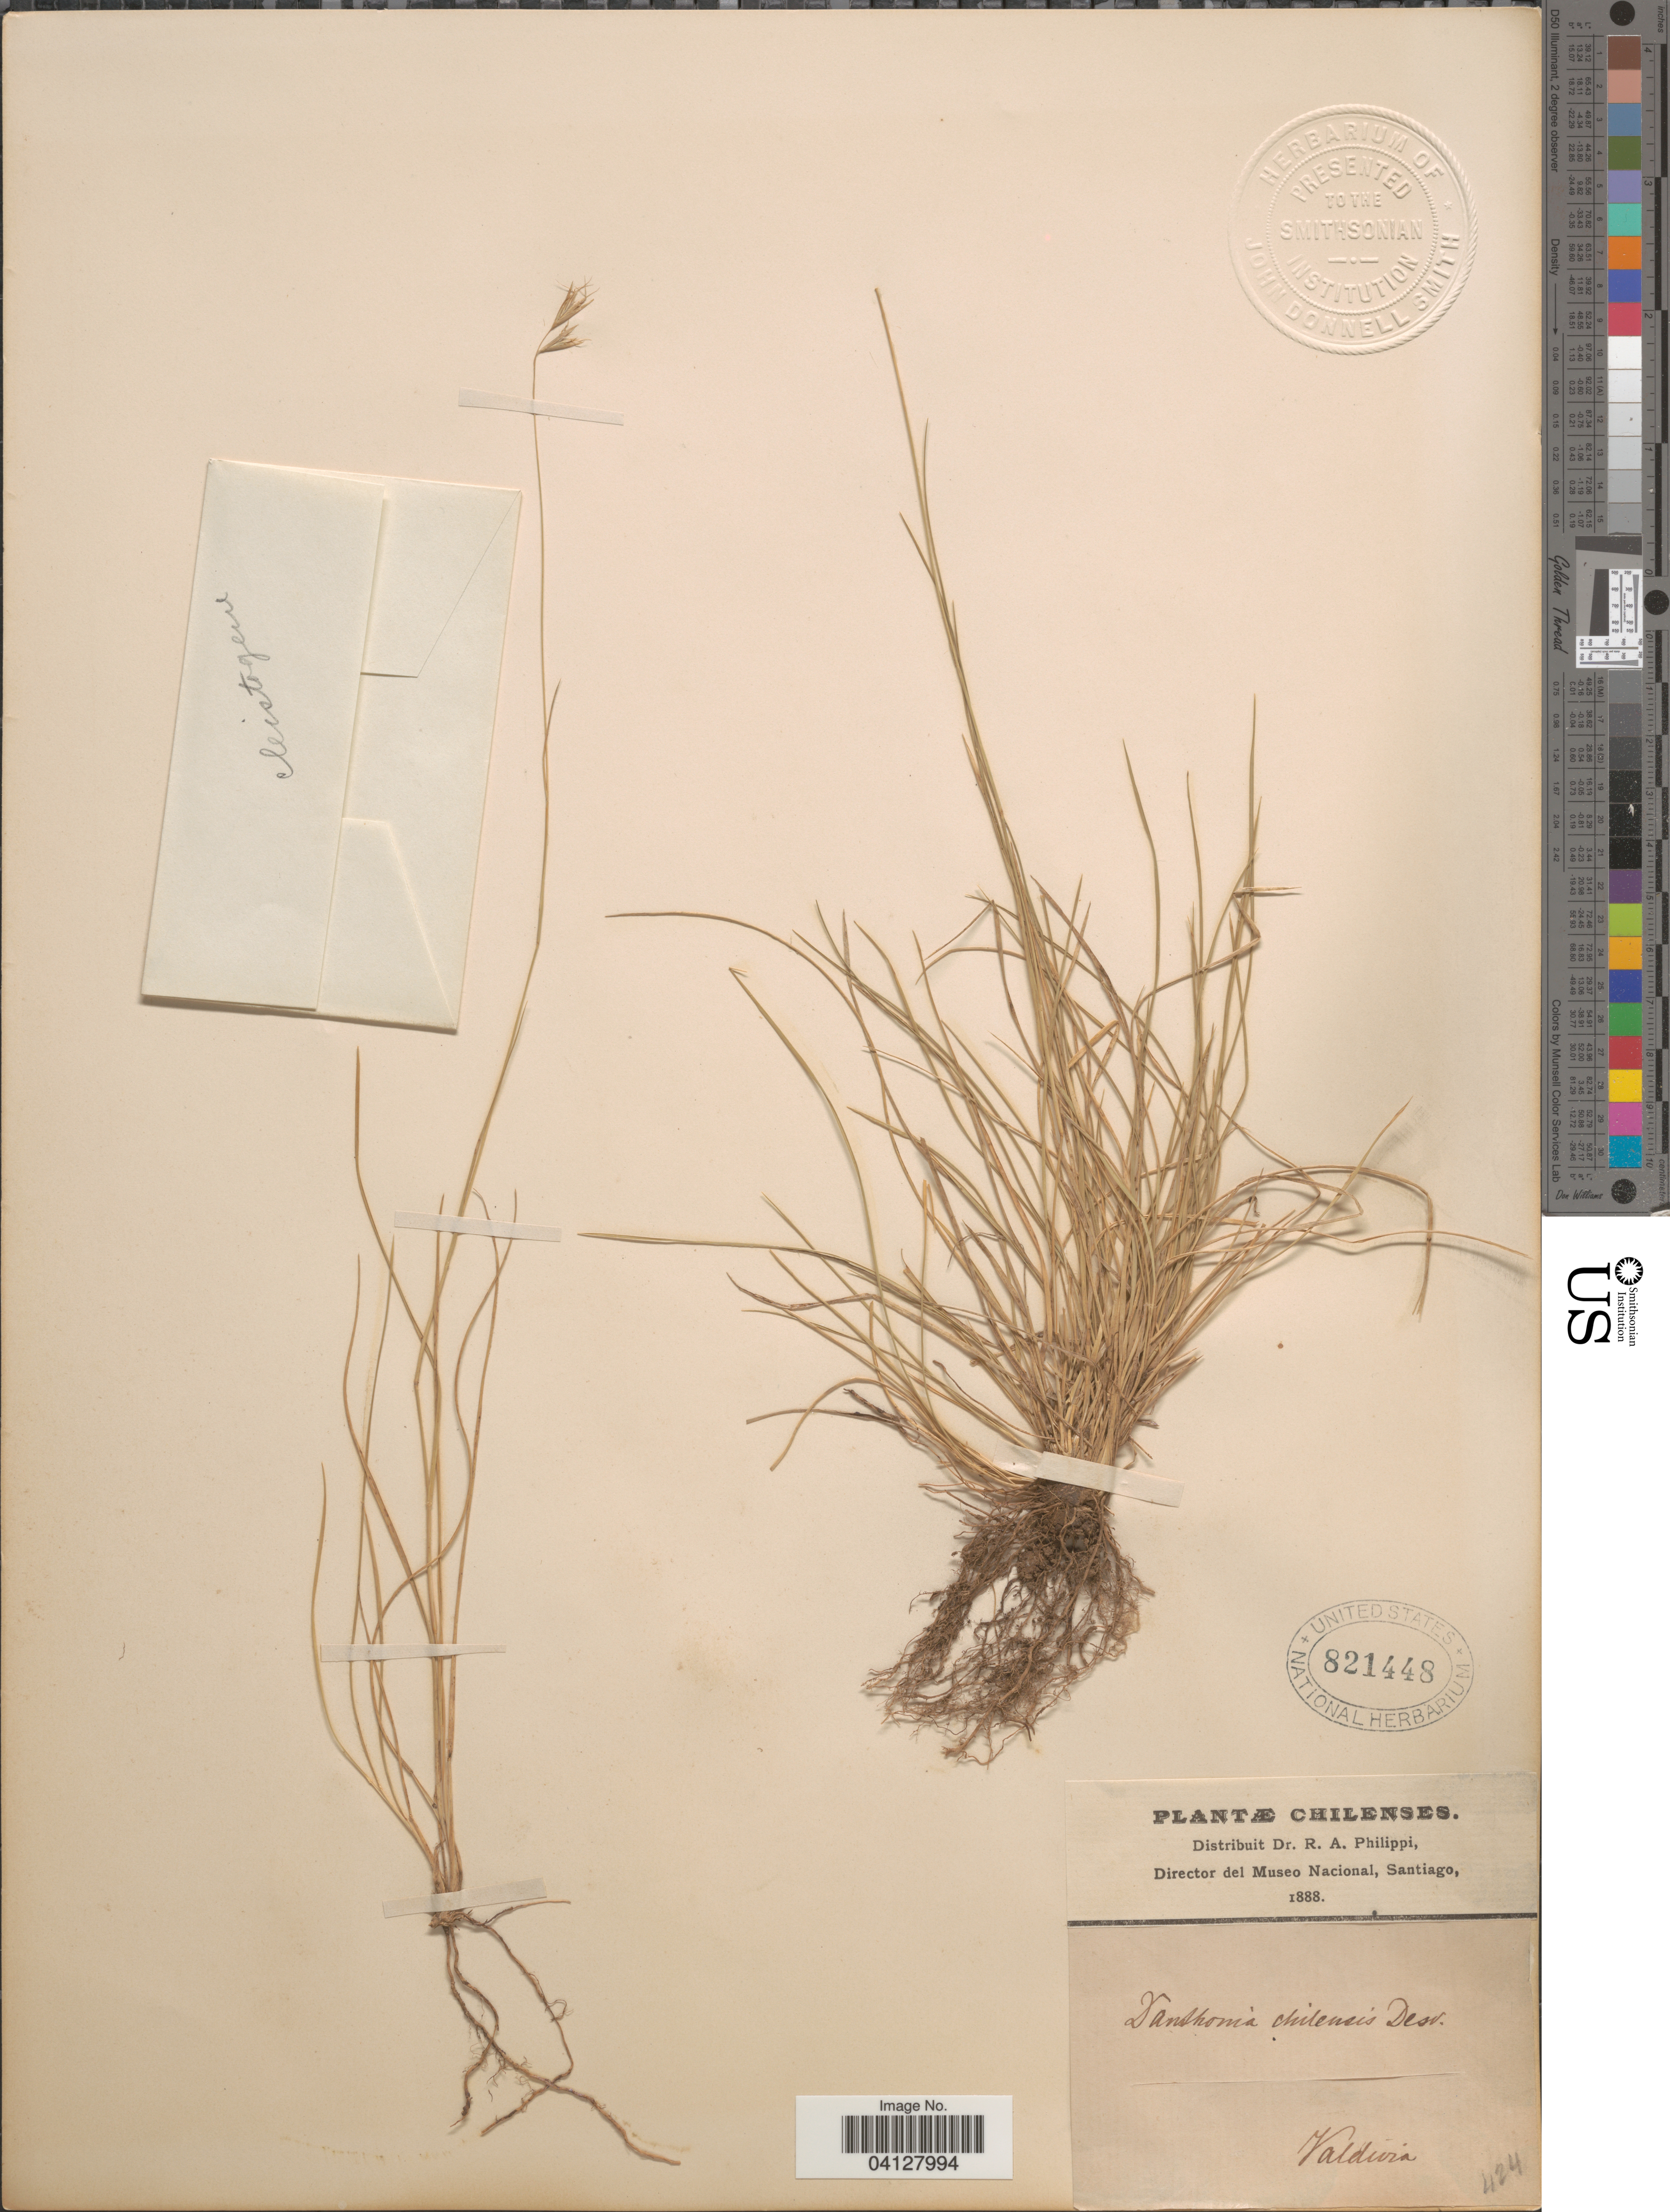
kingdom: Plantae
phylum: Tracheophyta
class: Liliopsida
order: Poales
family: Poaceae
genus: Danthonia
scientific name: Danthonia chilensis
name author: É. Desv.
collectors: R. A. Philippi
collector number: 424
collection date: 1888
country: Chile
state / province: Los Ríos (XIV)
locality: Valdivia.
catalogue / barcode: US 821448